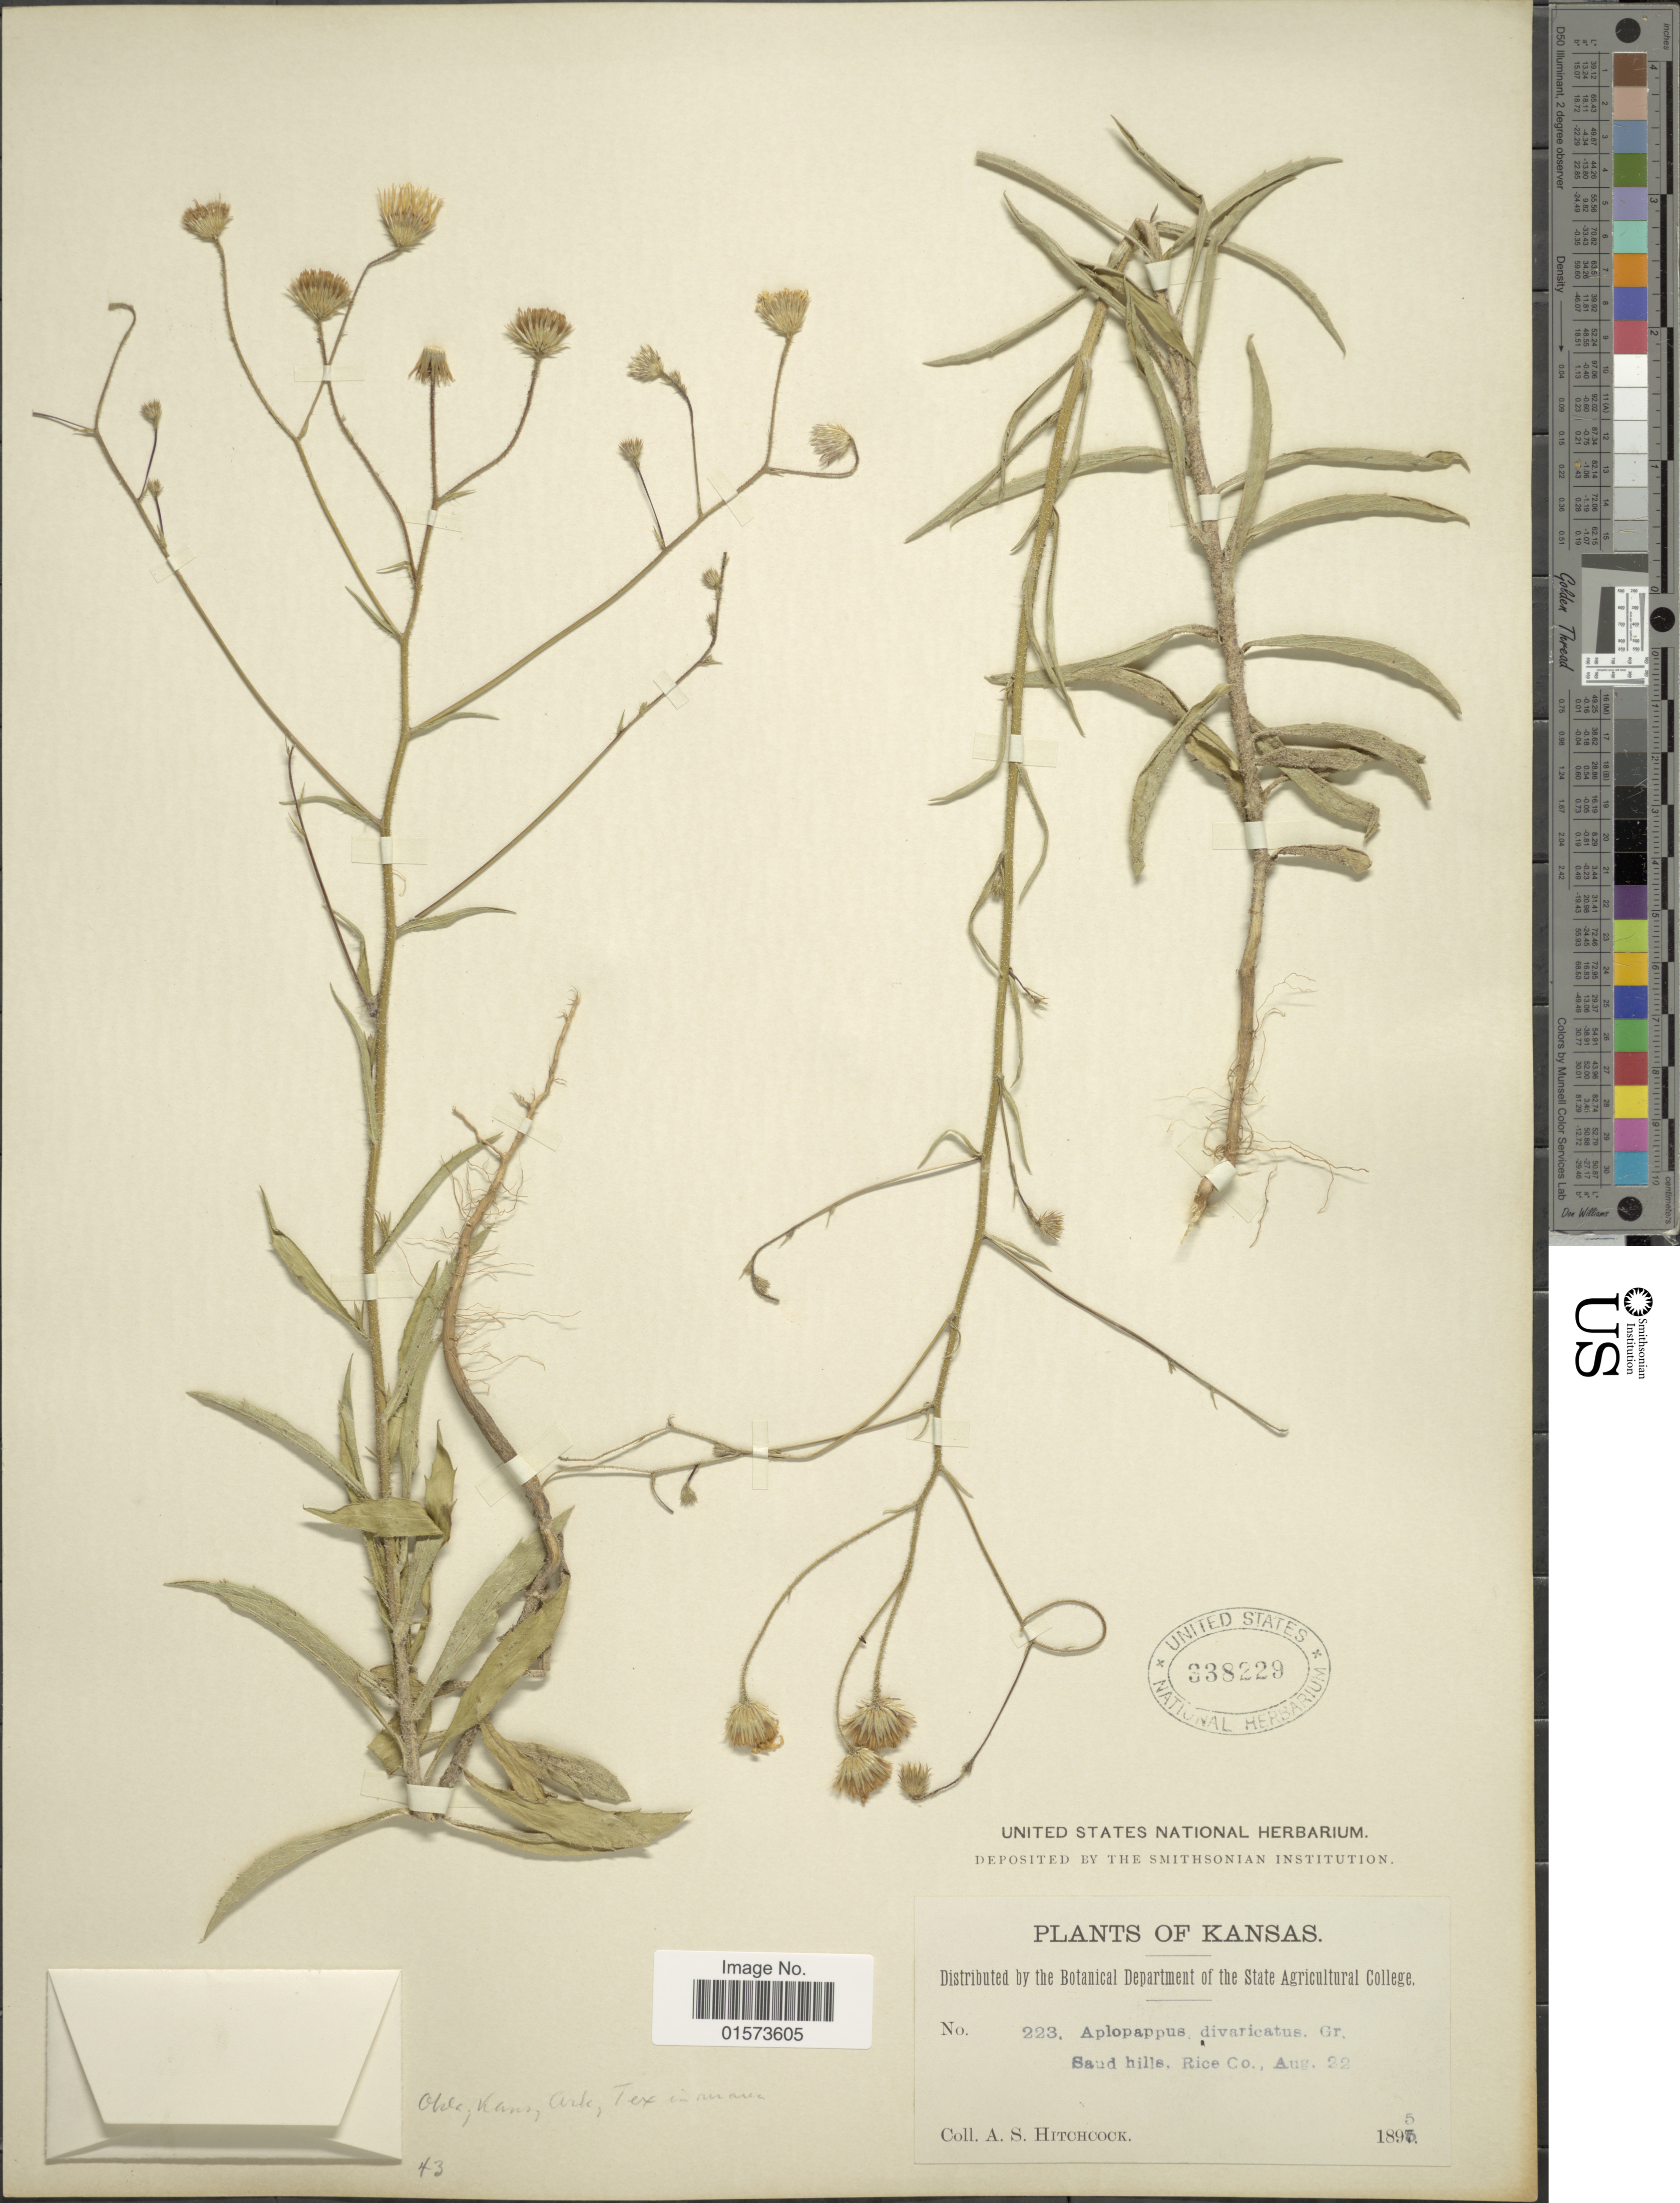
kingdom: Plantae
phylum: Tracheophyta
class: Magnoliopsida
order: Asterales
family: Asteraceae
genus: Croptilon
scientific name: Croptilon divaricatum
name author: (Nutt.) Raf.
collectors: A. S. Hitchcock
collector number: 223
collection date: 1895-08-22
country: United States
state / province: Kansas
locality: Saud hills, Rice Co.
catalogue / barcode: US 338229